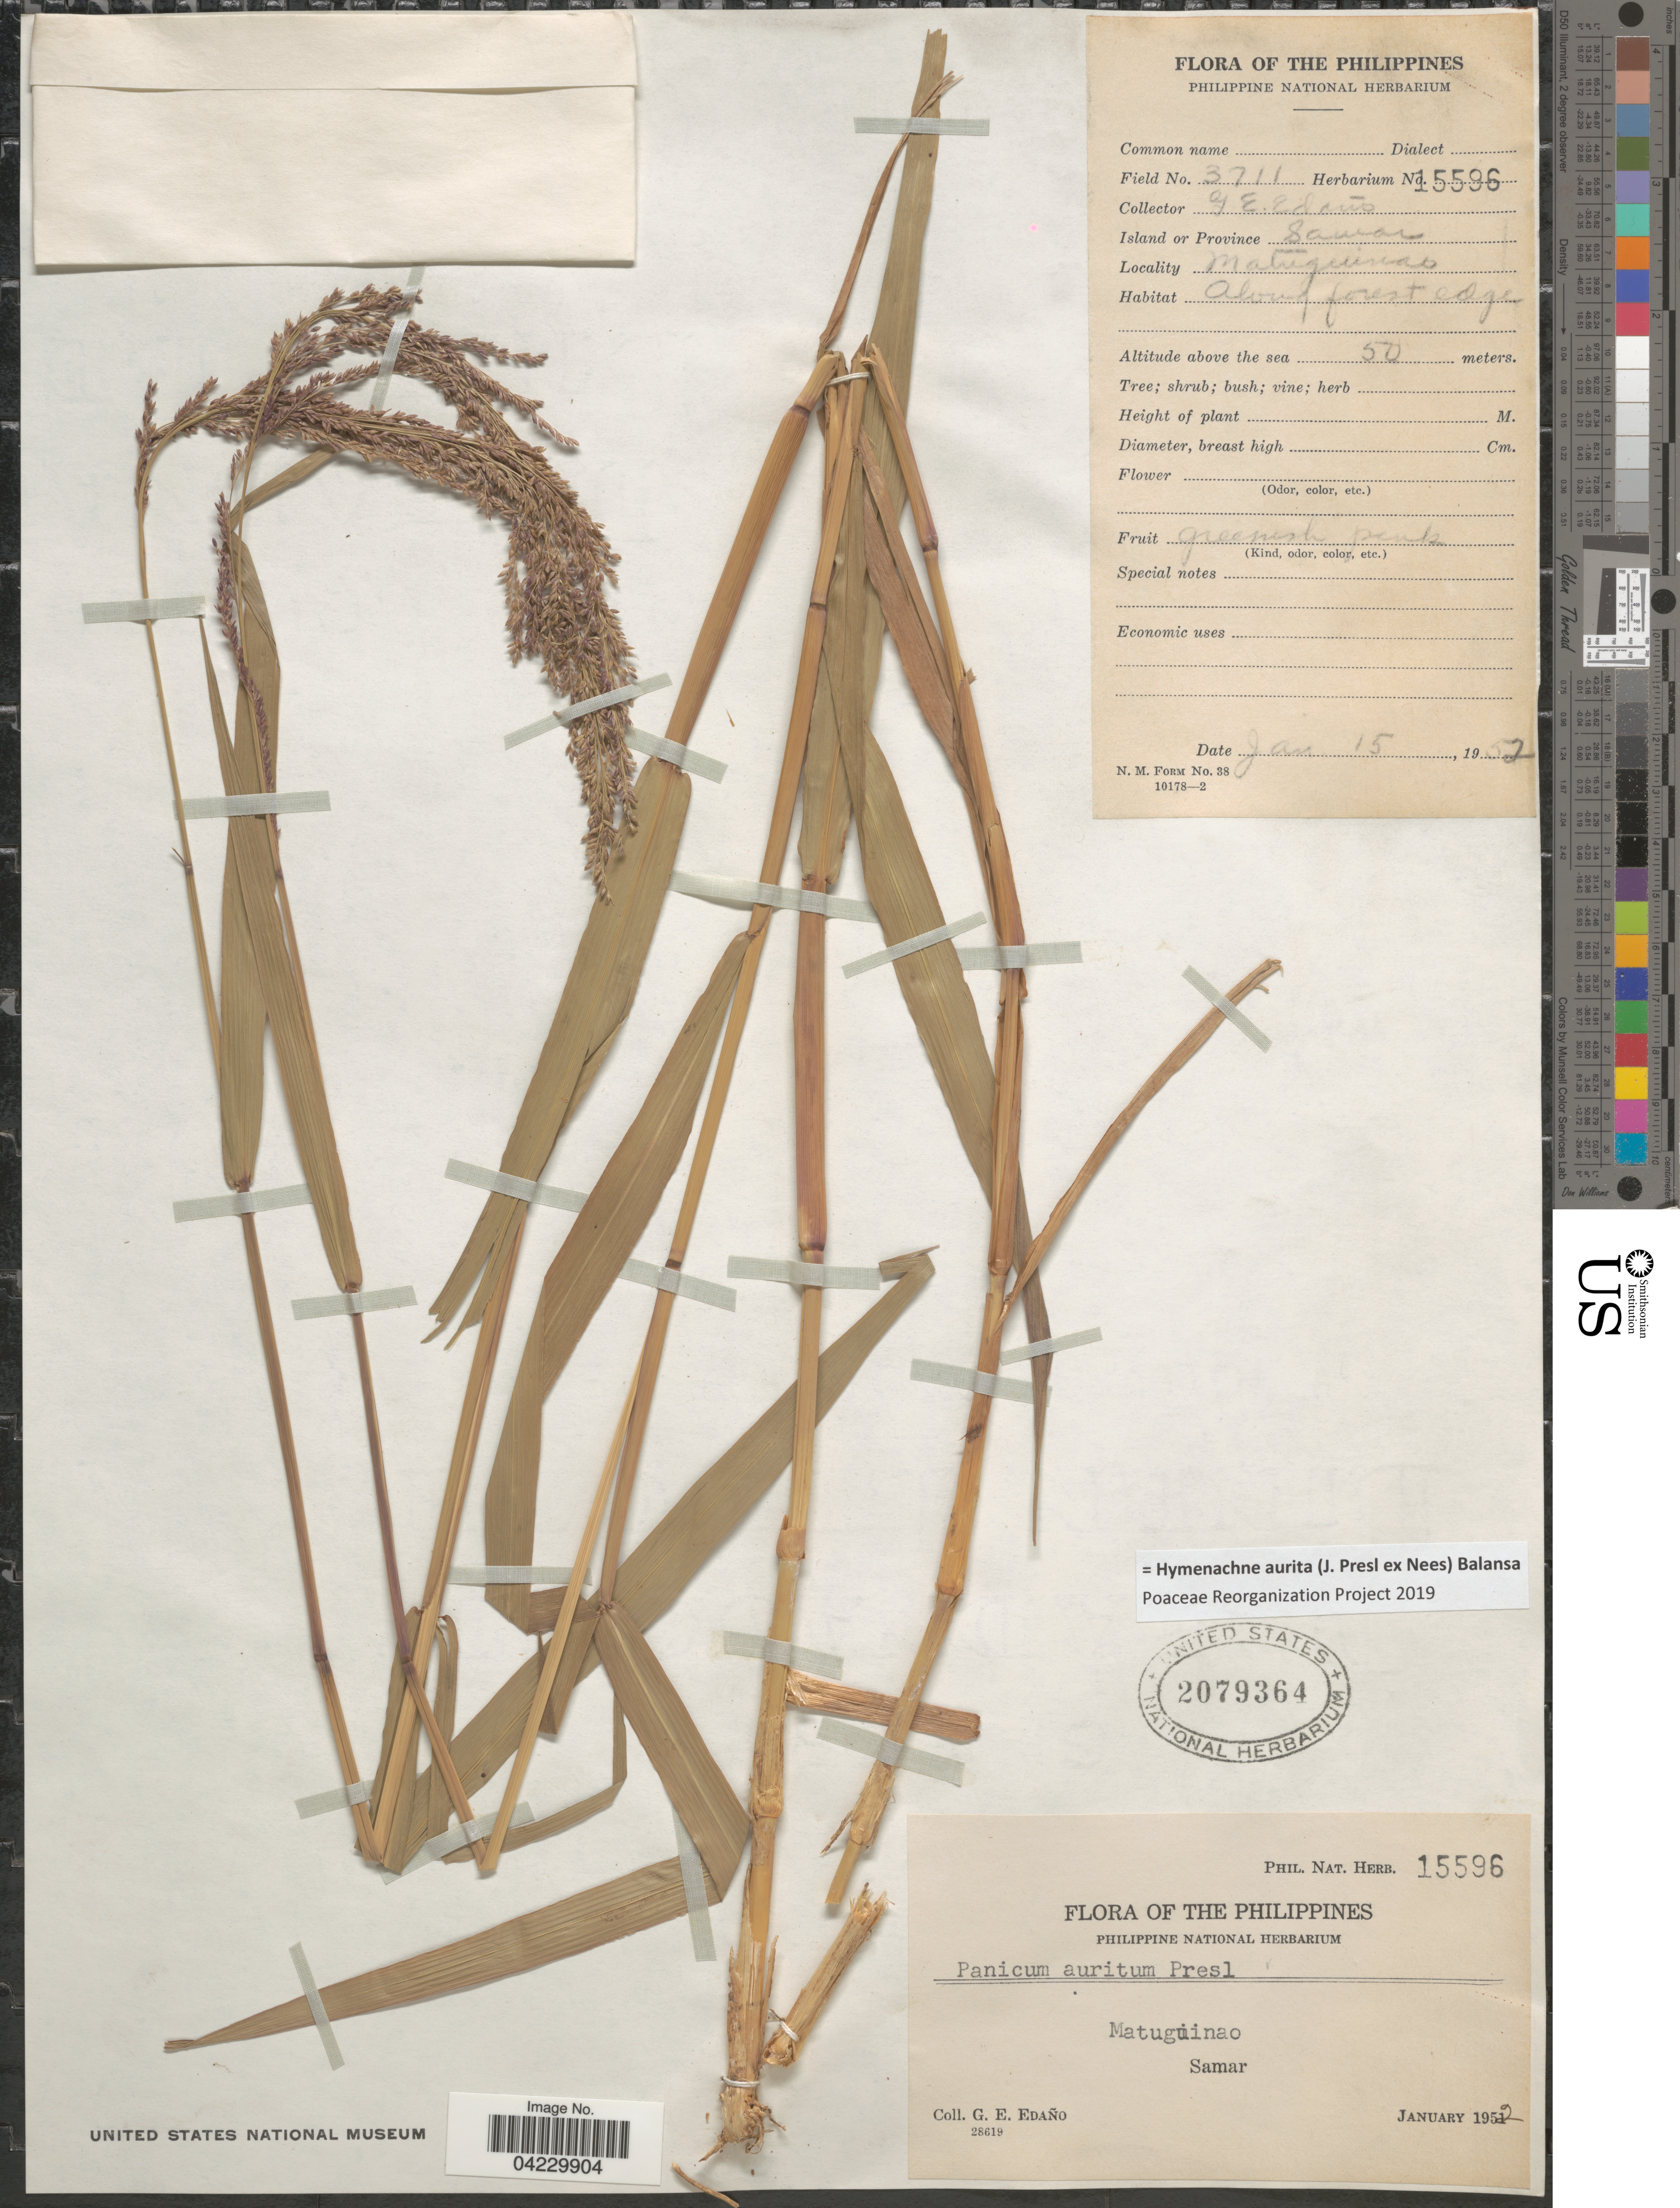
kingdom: Plantae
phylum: Tracheophyta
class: Liliopsida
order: Poales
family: Poaceae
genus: Hymenachne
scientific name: Hymenachne aurita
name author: (J. Presl ex Nees) Balansa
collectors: G. E. Edaño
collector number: Phil. Nat. Herb. 15596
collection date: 1952-01-15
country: Philippines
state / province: Eastern Visayas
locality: Matuguinao. Samar. About forest edge.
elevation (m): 50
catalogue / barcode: US 2079364